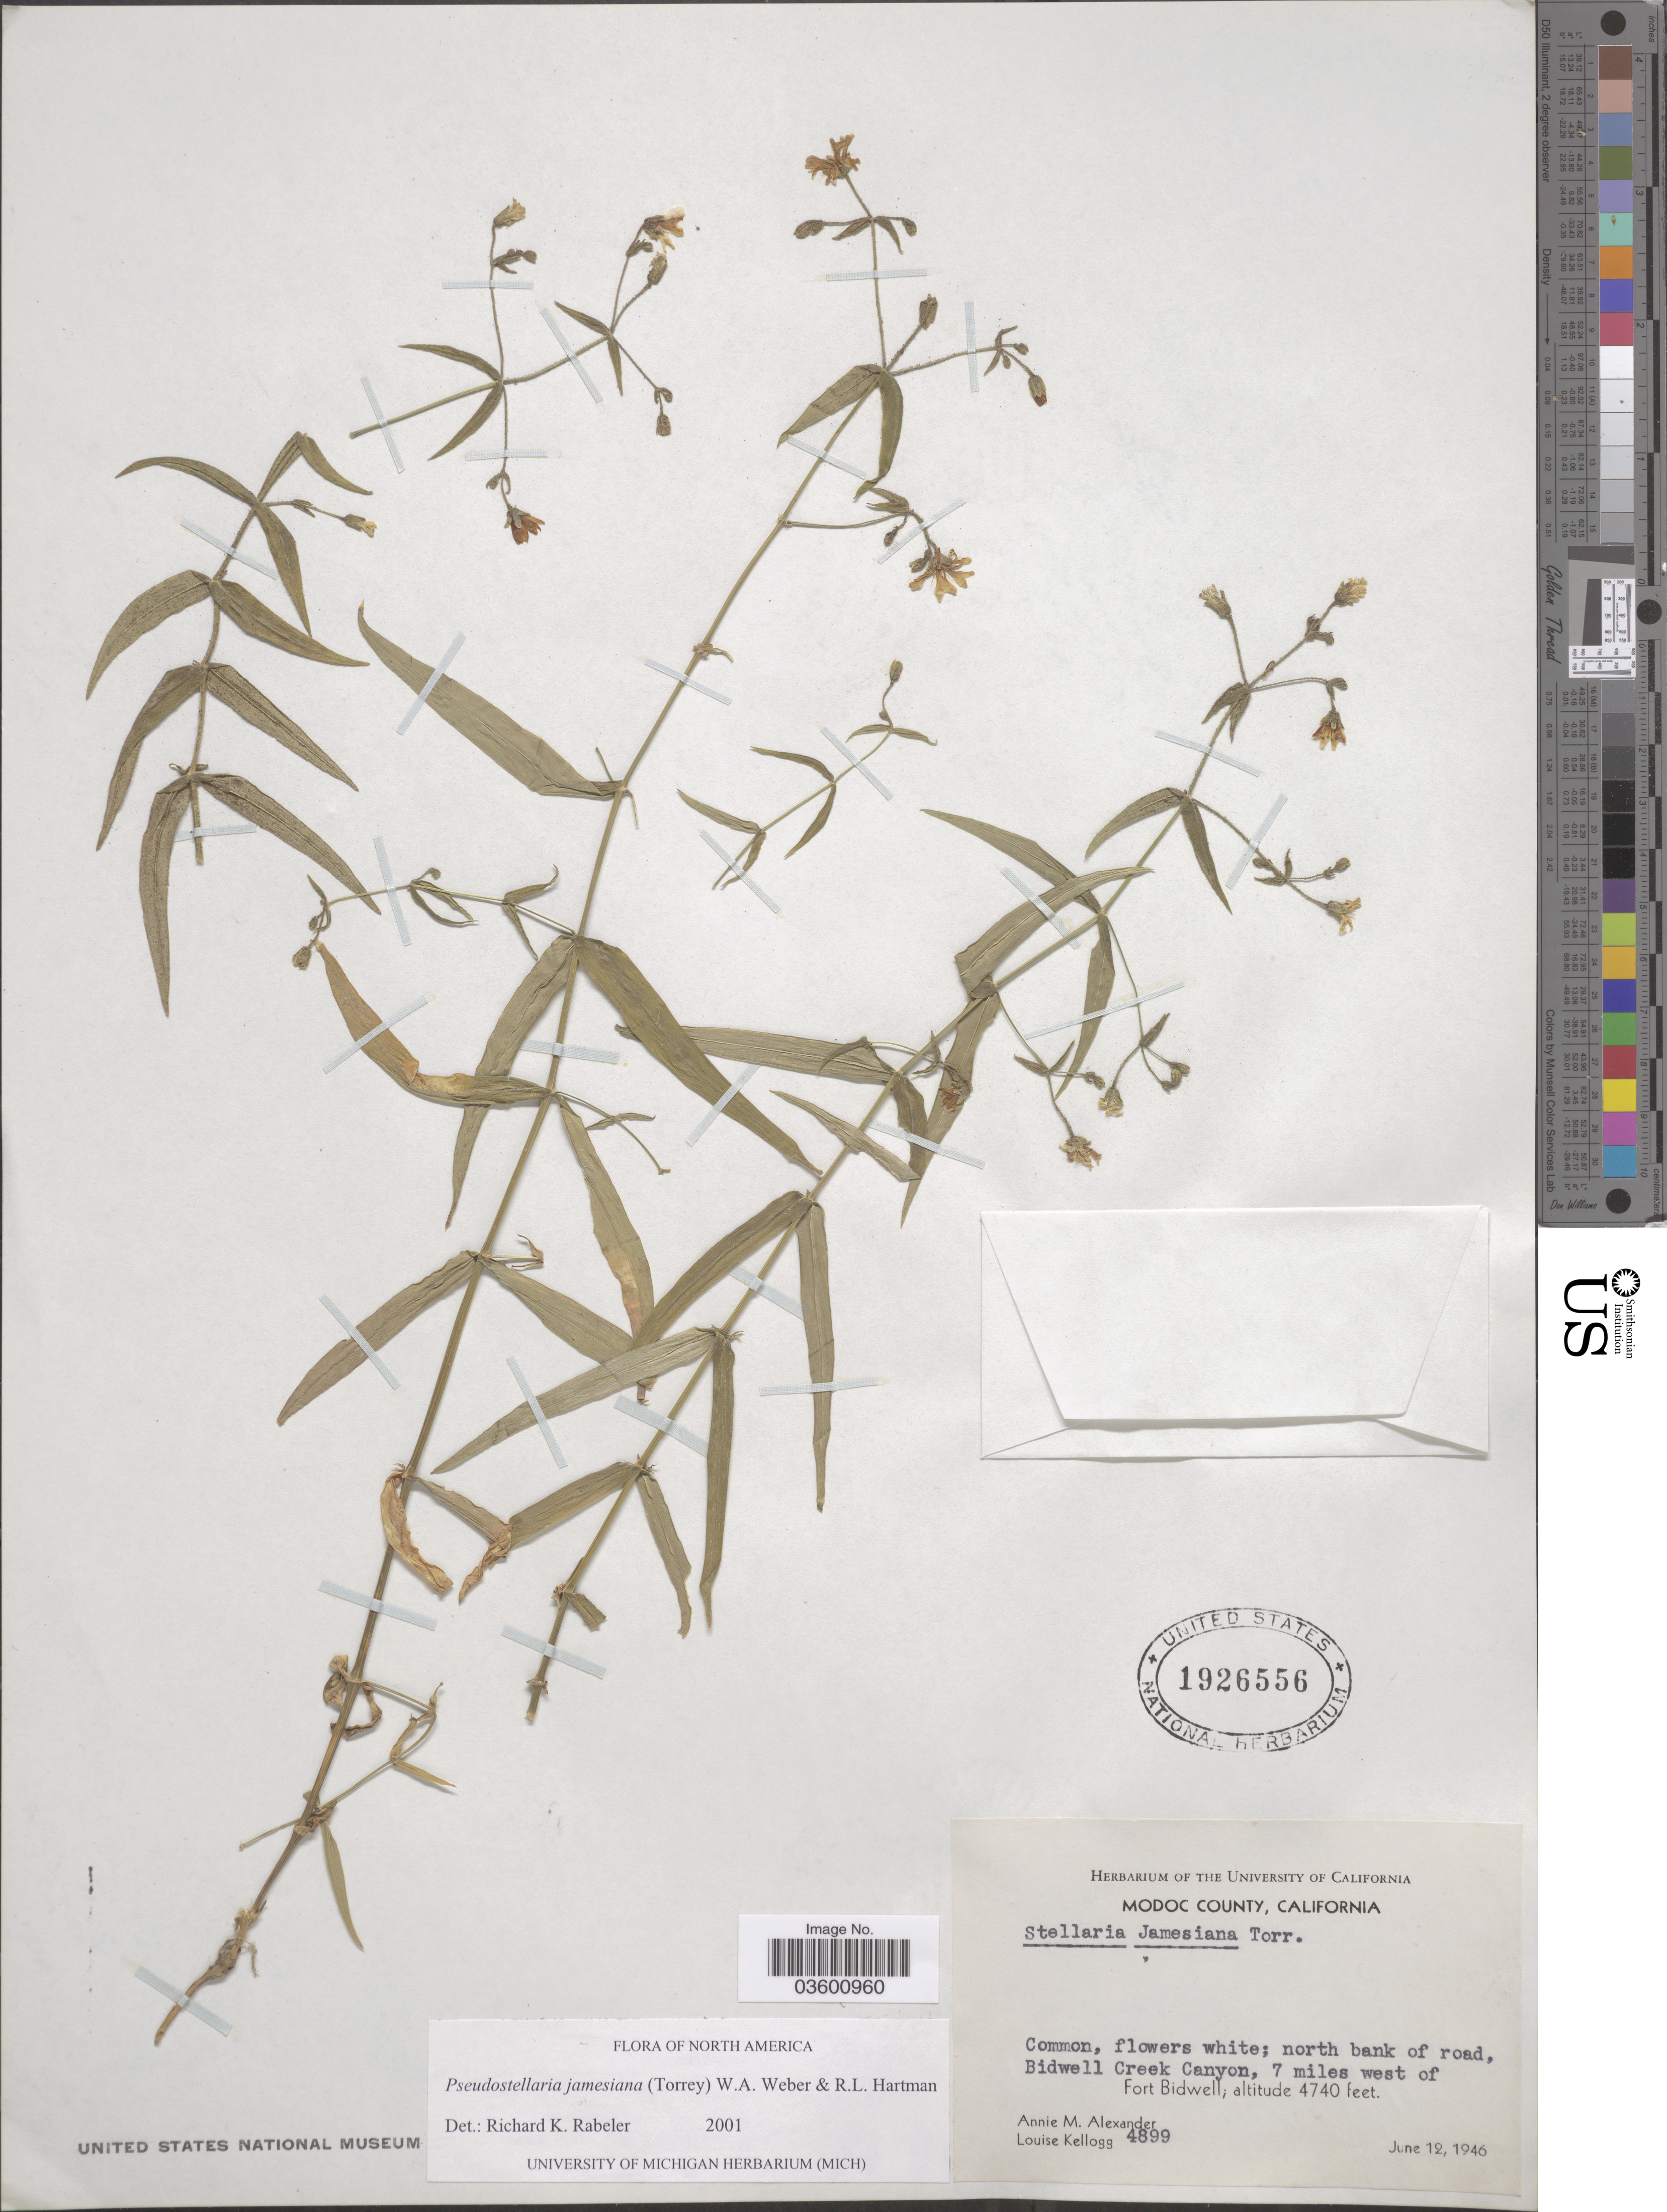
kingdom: Plantae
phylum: Tracheophyta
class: Magnoliopsida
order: Caryophyllales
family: Caryophyllaceae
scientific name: Torreyostellaria jamesiana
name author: (Torr.) Gang Yao et al.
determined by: Strong, M. T., (US), Smithsonian Institution - National Museum of Natural History (UNITED STATES)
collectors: A. M. Alexander & L. Kellogg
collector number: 4899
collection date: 1946-06-12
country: United States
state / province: California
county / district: Modoc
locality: Modoc County. North bank of road, Bidwell Creek Canyon, 7 miles west of Fort Bidwell.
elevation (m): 1445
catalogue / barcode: US 1926556